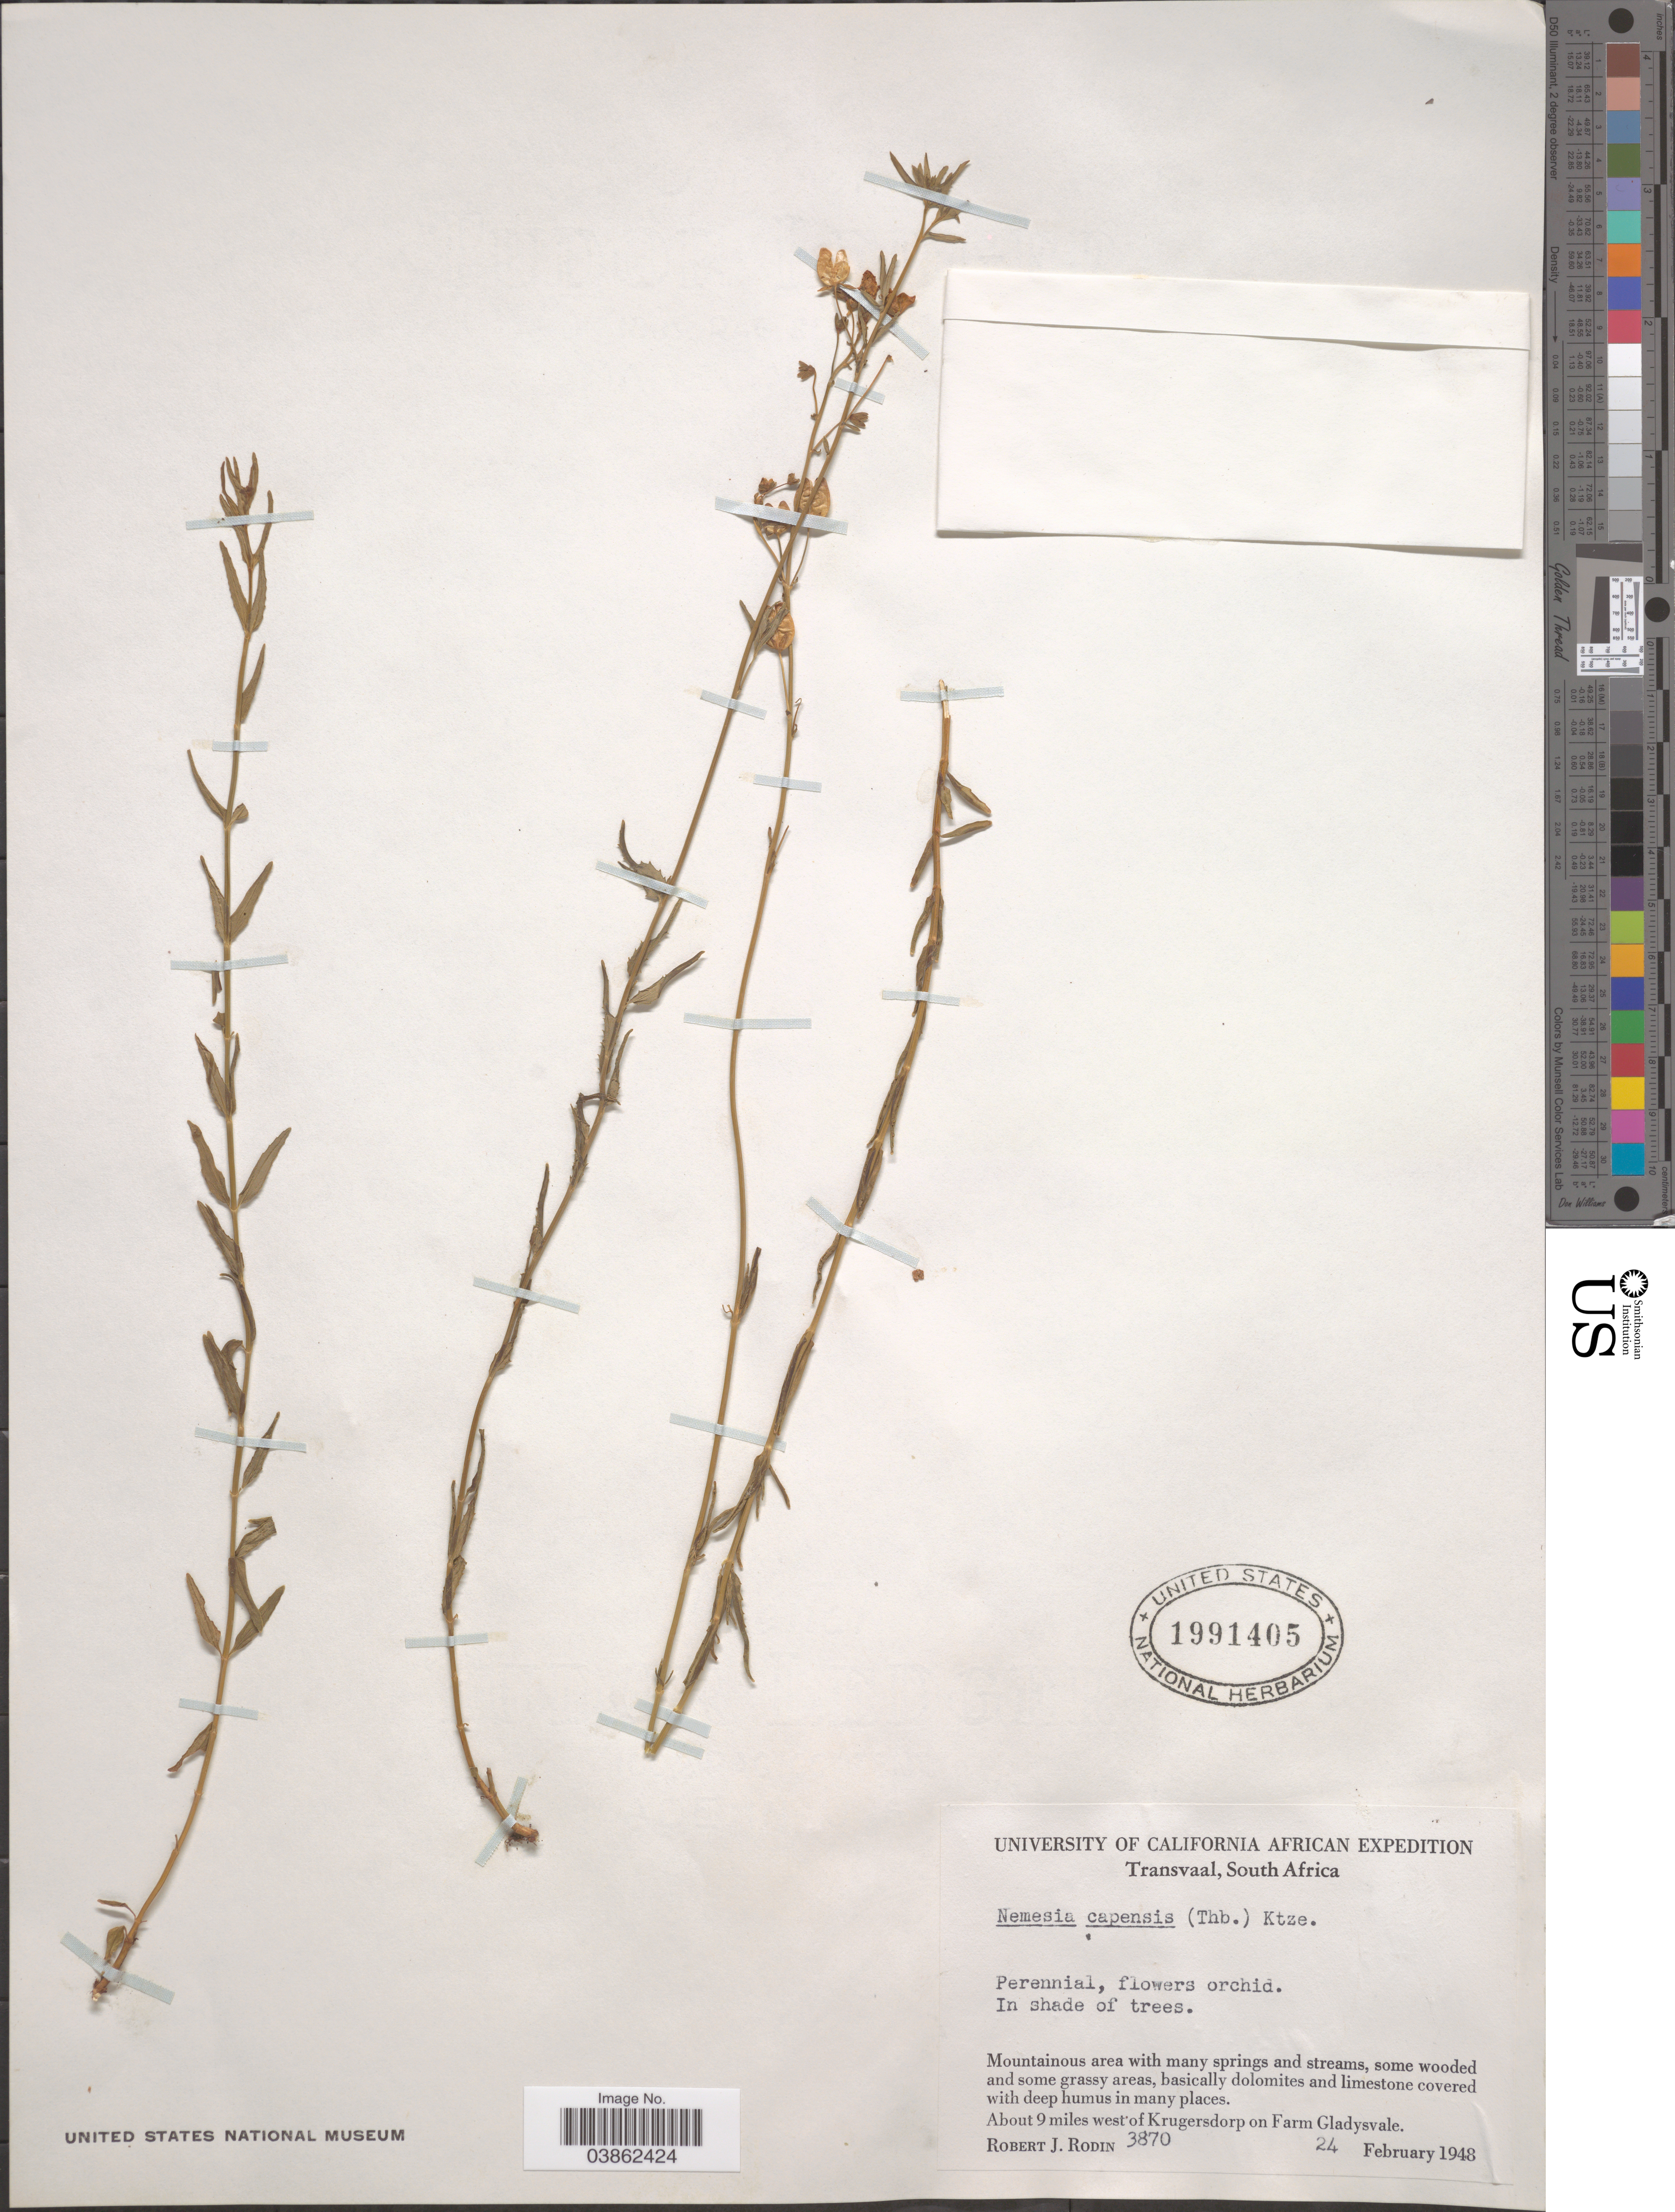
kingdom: Plantae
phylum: Tracheophyta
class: Magnoliopsida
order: Lamiales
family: Scrophulariaceae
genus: Nemesia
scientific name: Nemesia capensis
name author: Kuntze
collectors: R. J. Rodin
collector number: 3870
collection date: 1948-02-24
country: South Africa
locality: Transvaal. About 9 miles west of Krugersdorp on Farm Gladysvale.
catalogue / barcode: US 1991405